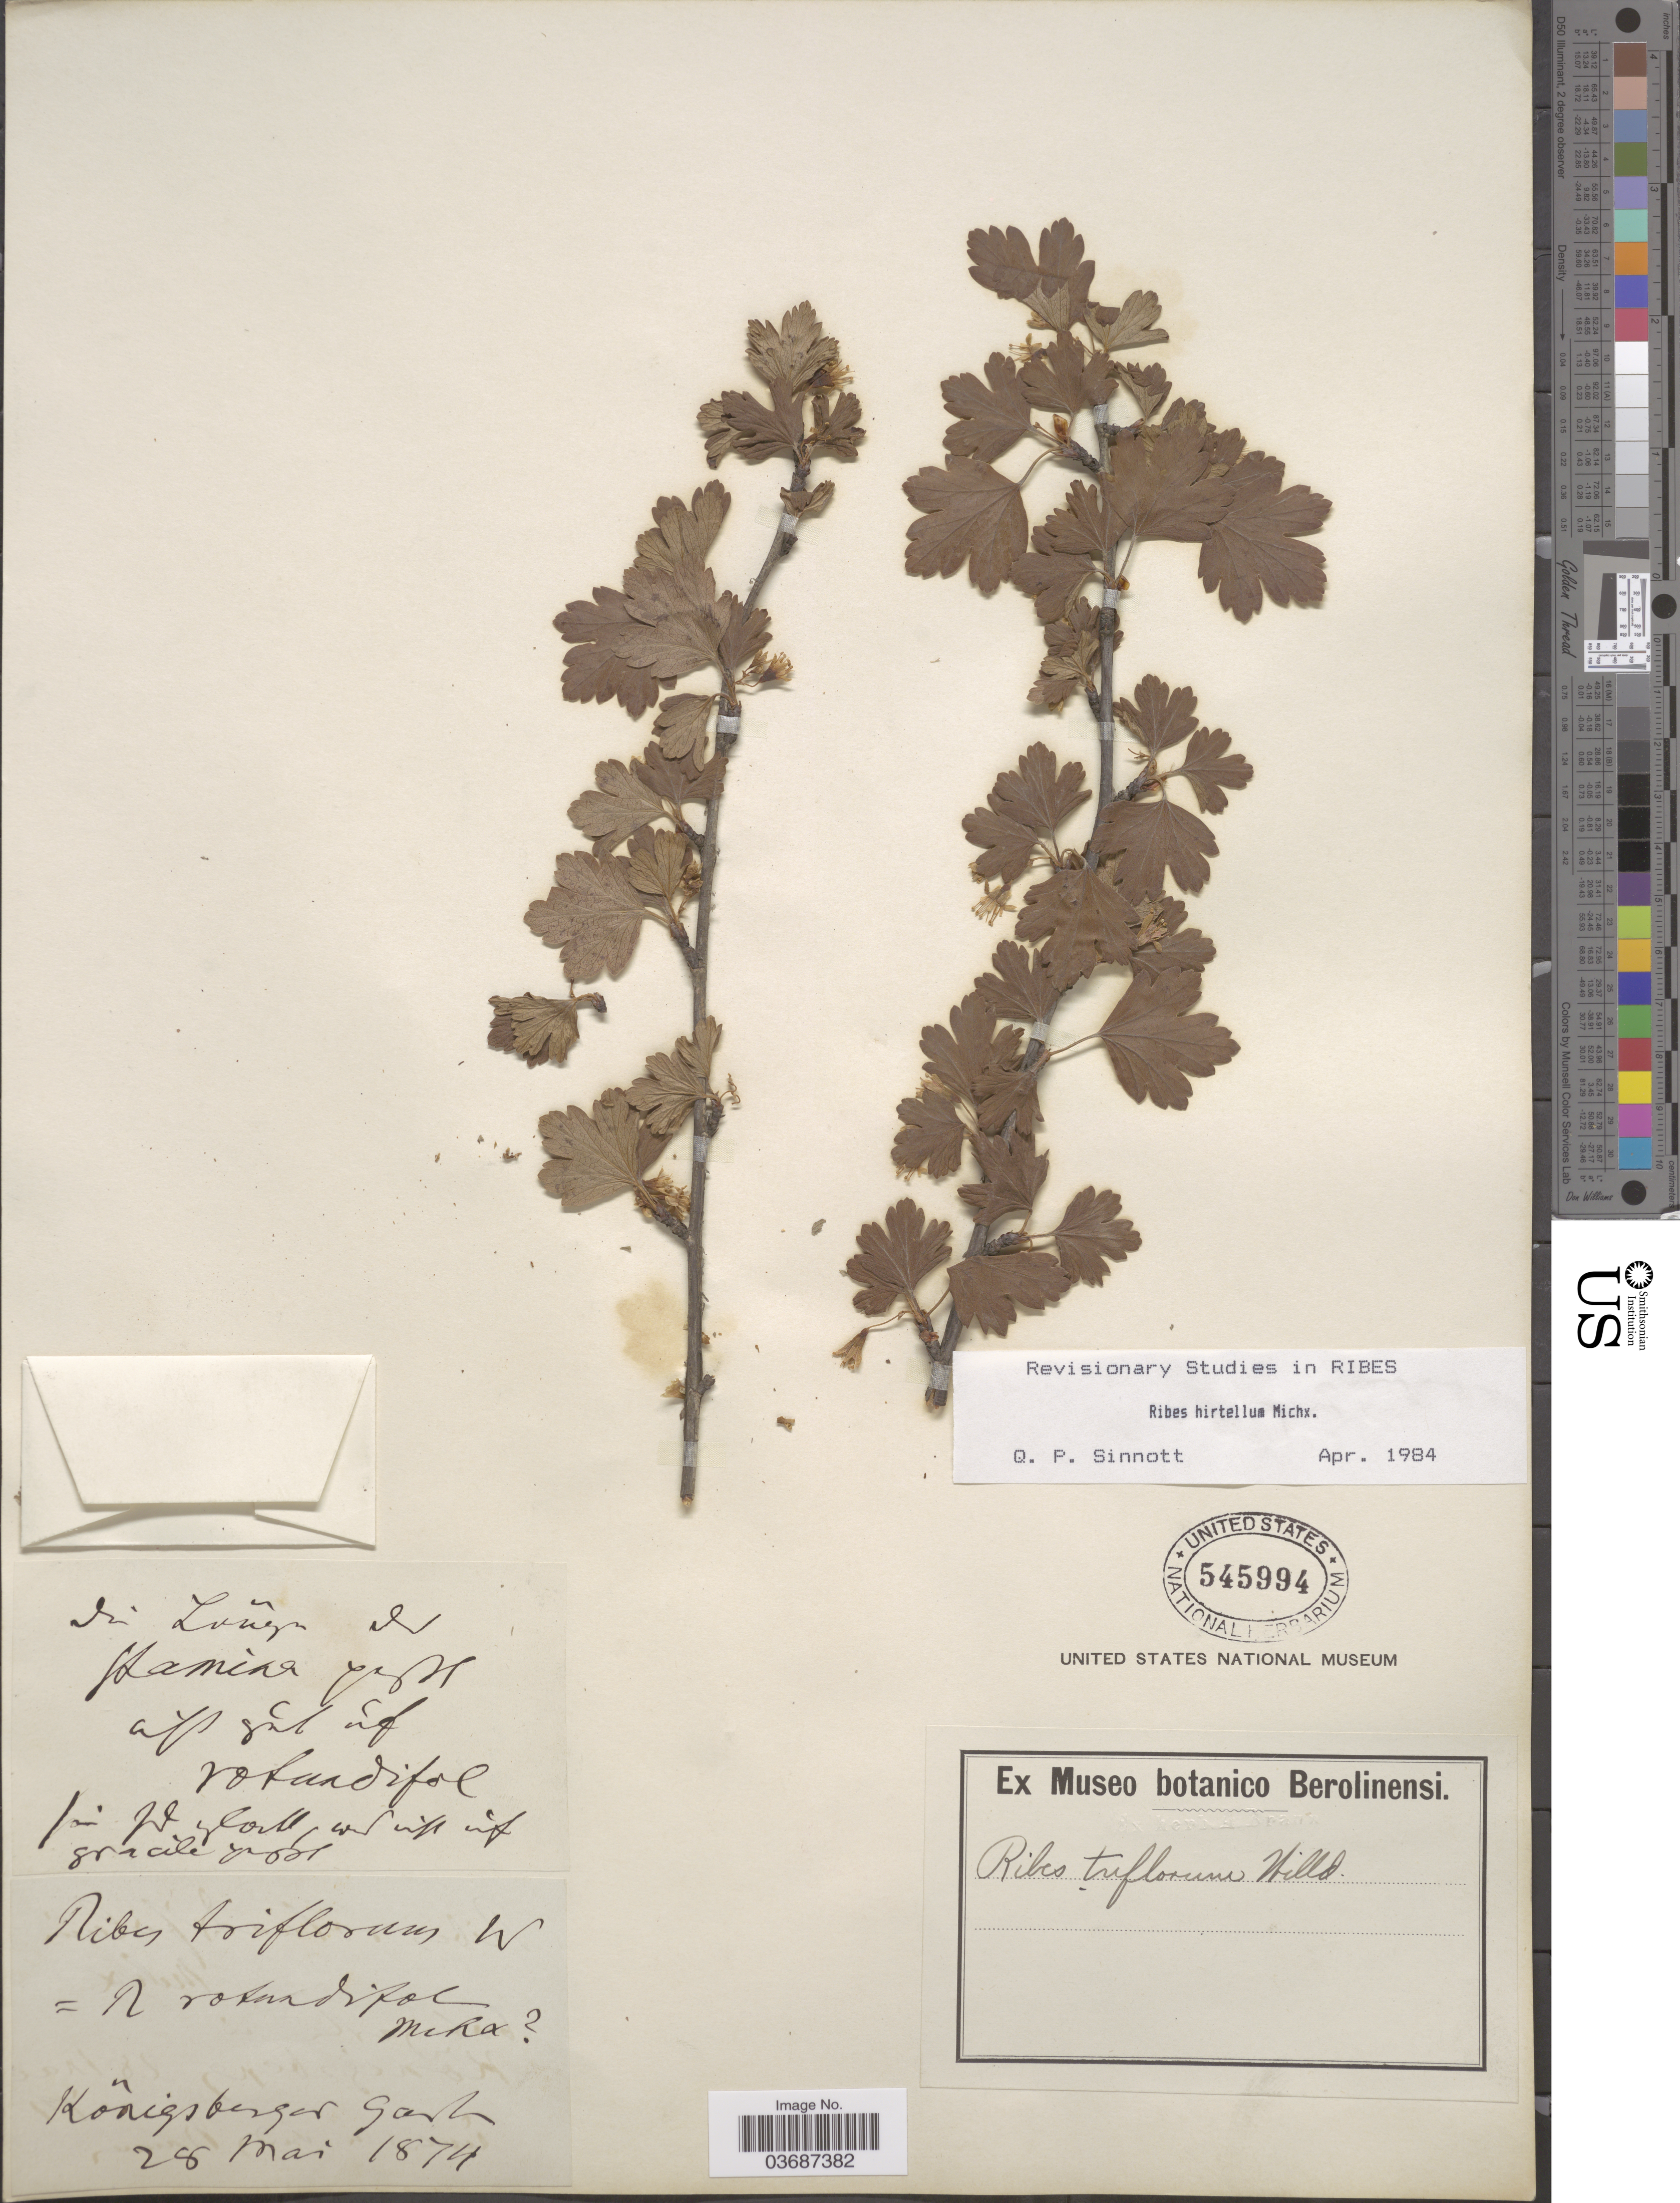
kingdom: Plantae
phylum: Tracheophyta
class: Magnoliopsida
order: Saxifragales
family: Grossulariaceae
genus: Ribes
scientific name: Ribes hirtellum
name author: Michx.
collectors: ex Museo Botanico Berolinensi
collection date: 1874-05-28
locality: Kônigsberger gart.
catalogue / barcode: US 545994